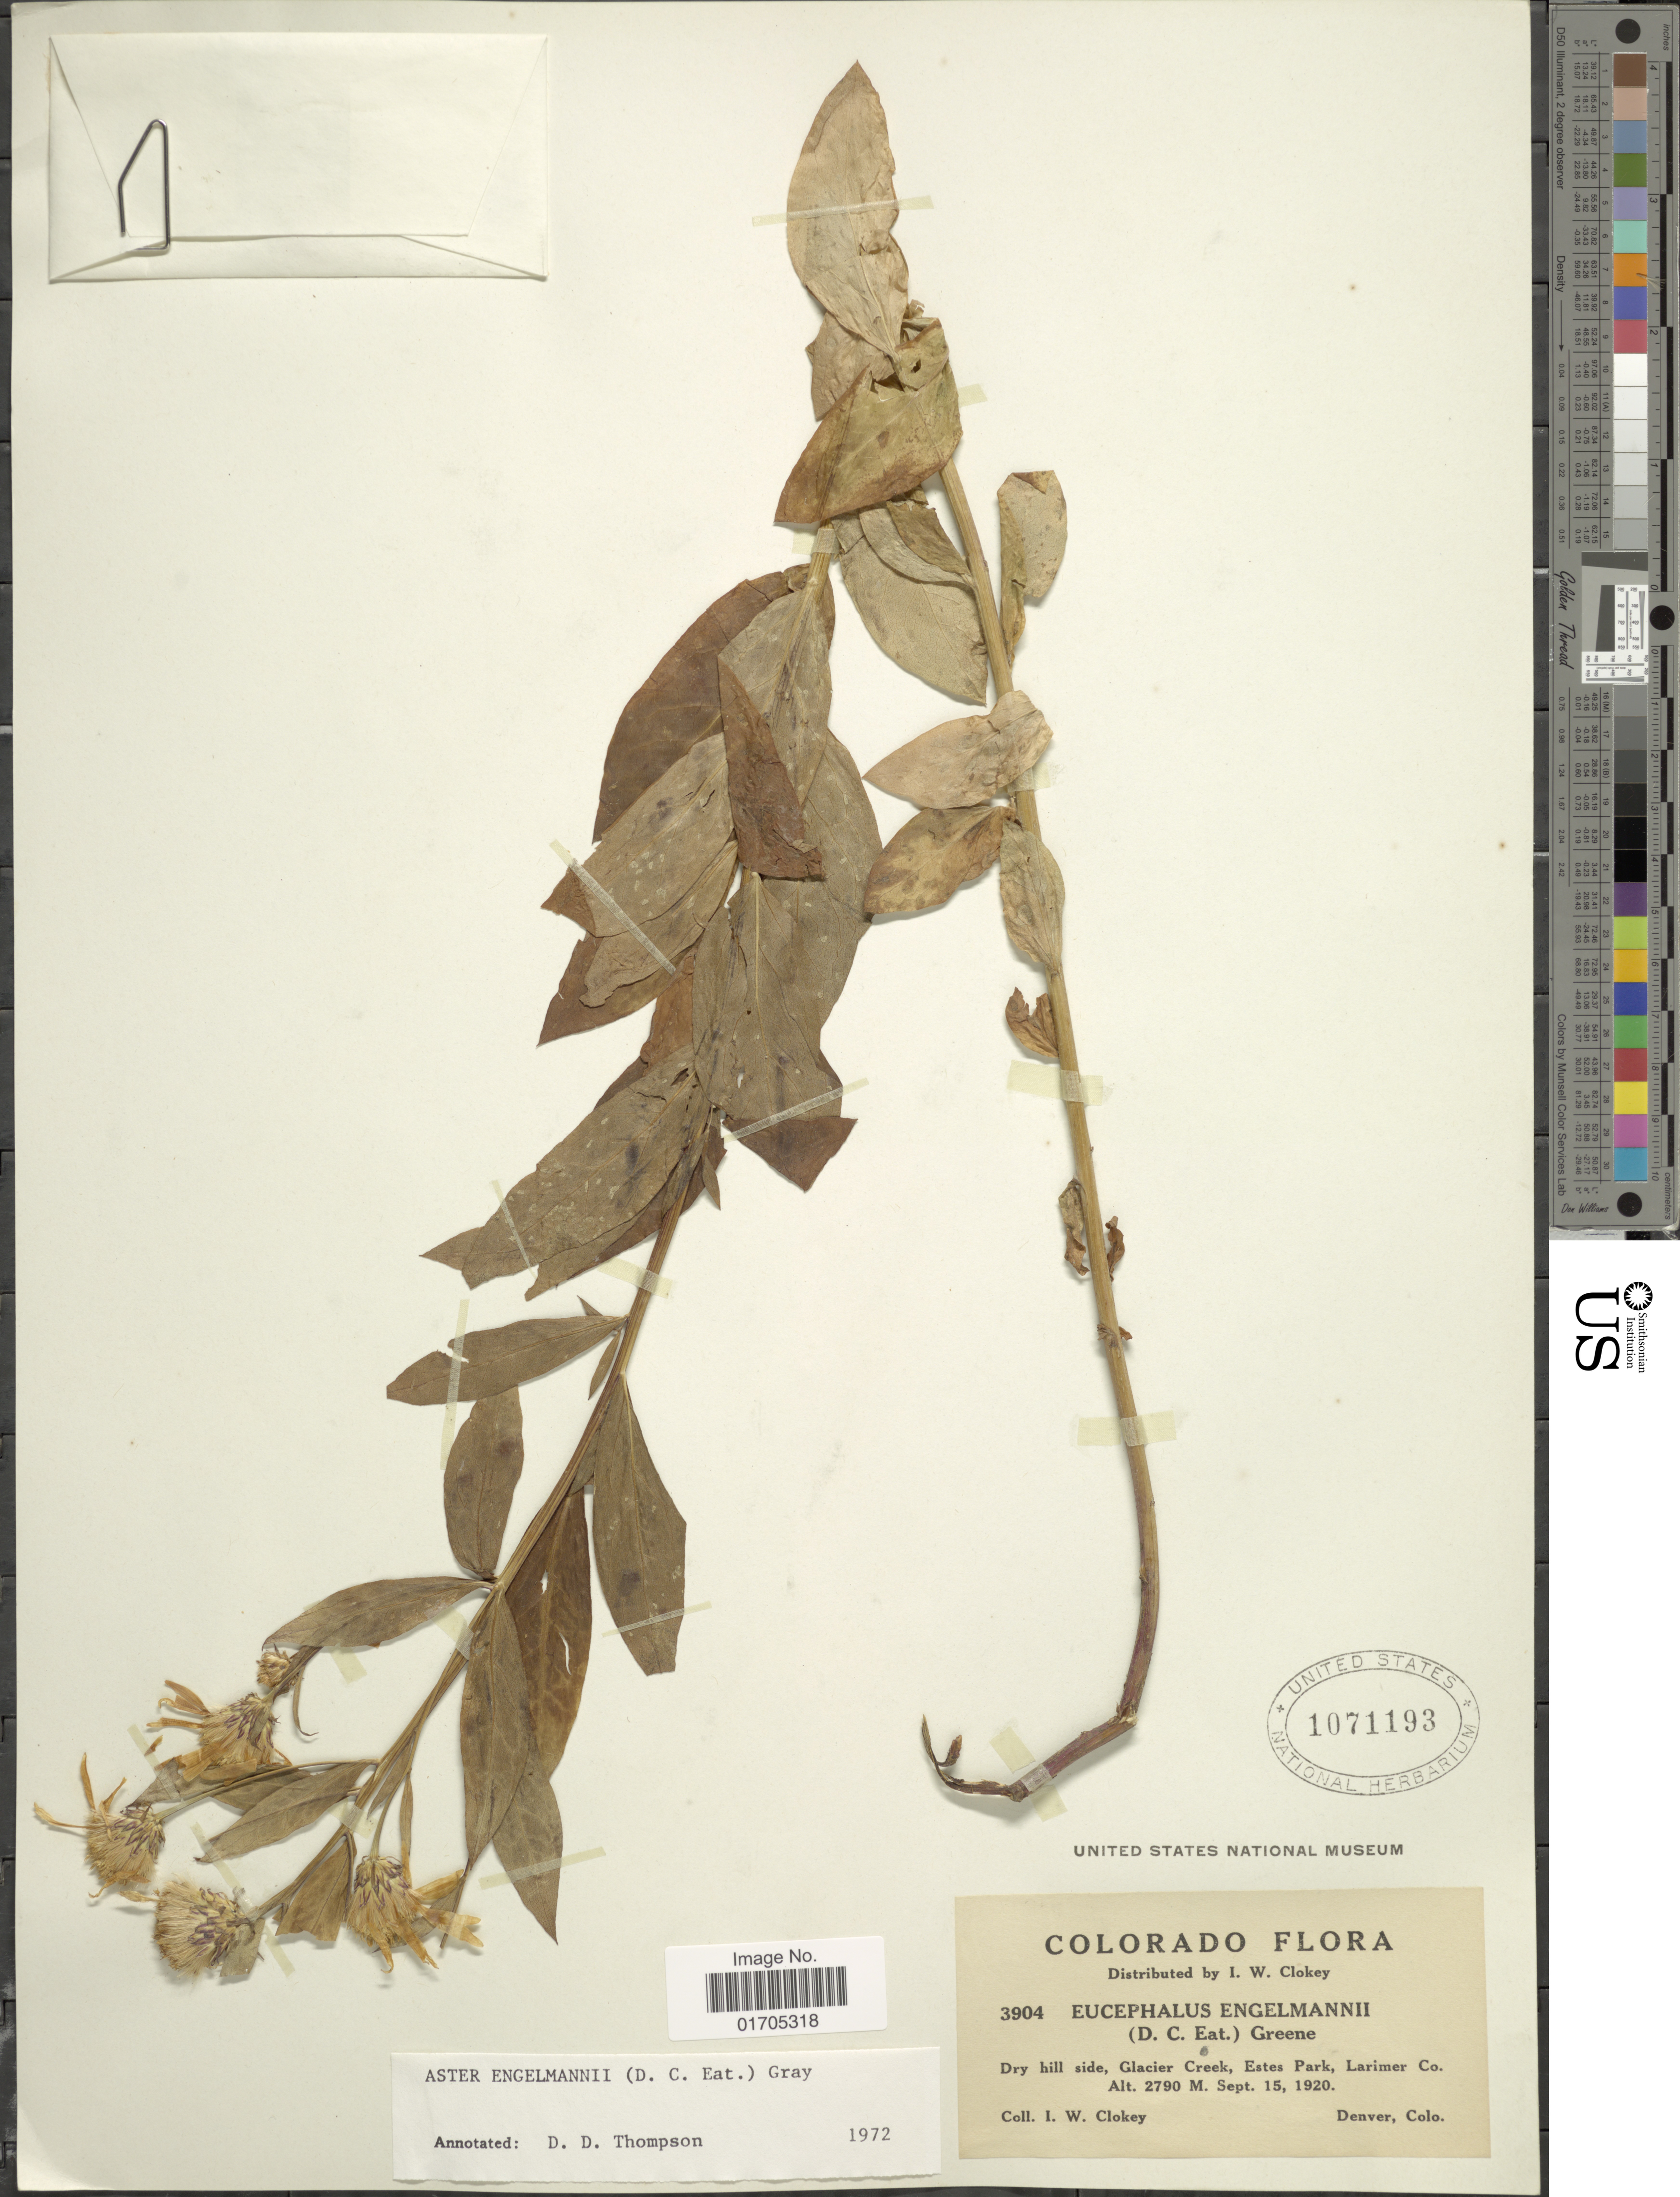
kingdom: Plantae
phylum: Tracheophyta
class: Magnoliopsida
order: Asterales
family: Asteraceae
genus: Eucephalus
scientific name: Eucephalus engelmannii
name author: (D.C. Eaton) Greene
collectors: I. W. Clokey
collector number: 3904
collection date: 1920-09-15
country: United States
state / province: Colorado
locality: Dry hill side, Glacier Creek, Estes Park, Larimer Co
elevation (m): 2790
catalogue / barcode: US 1071193